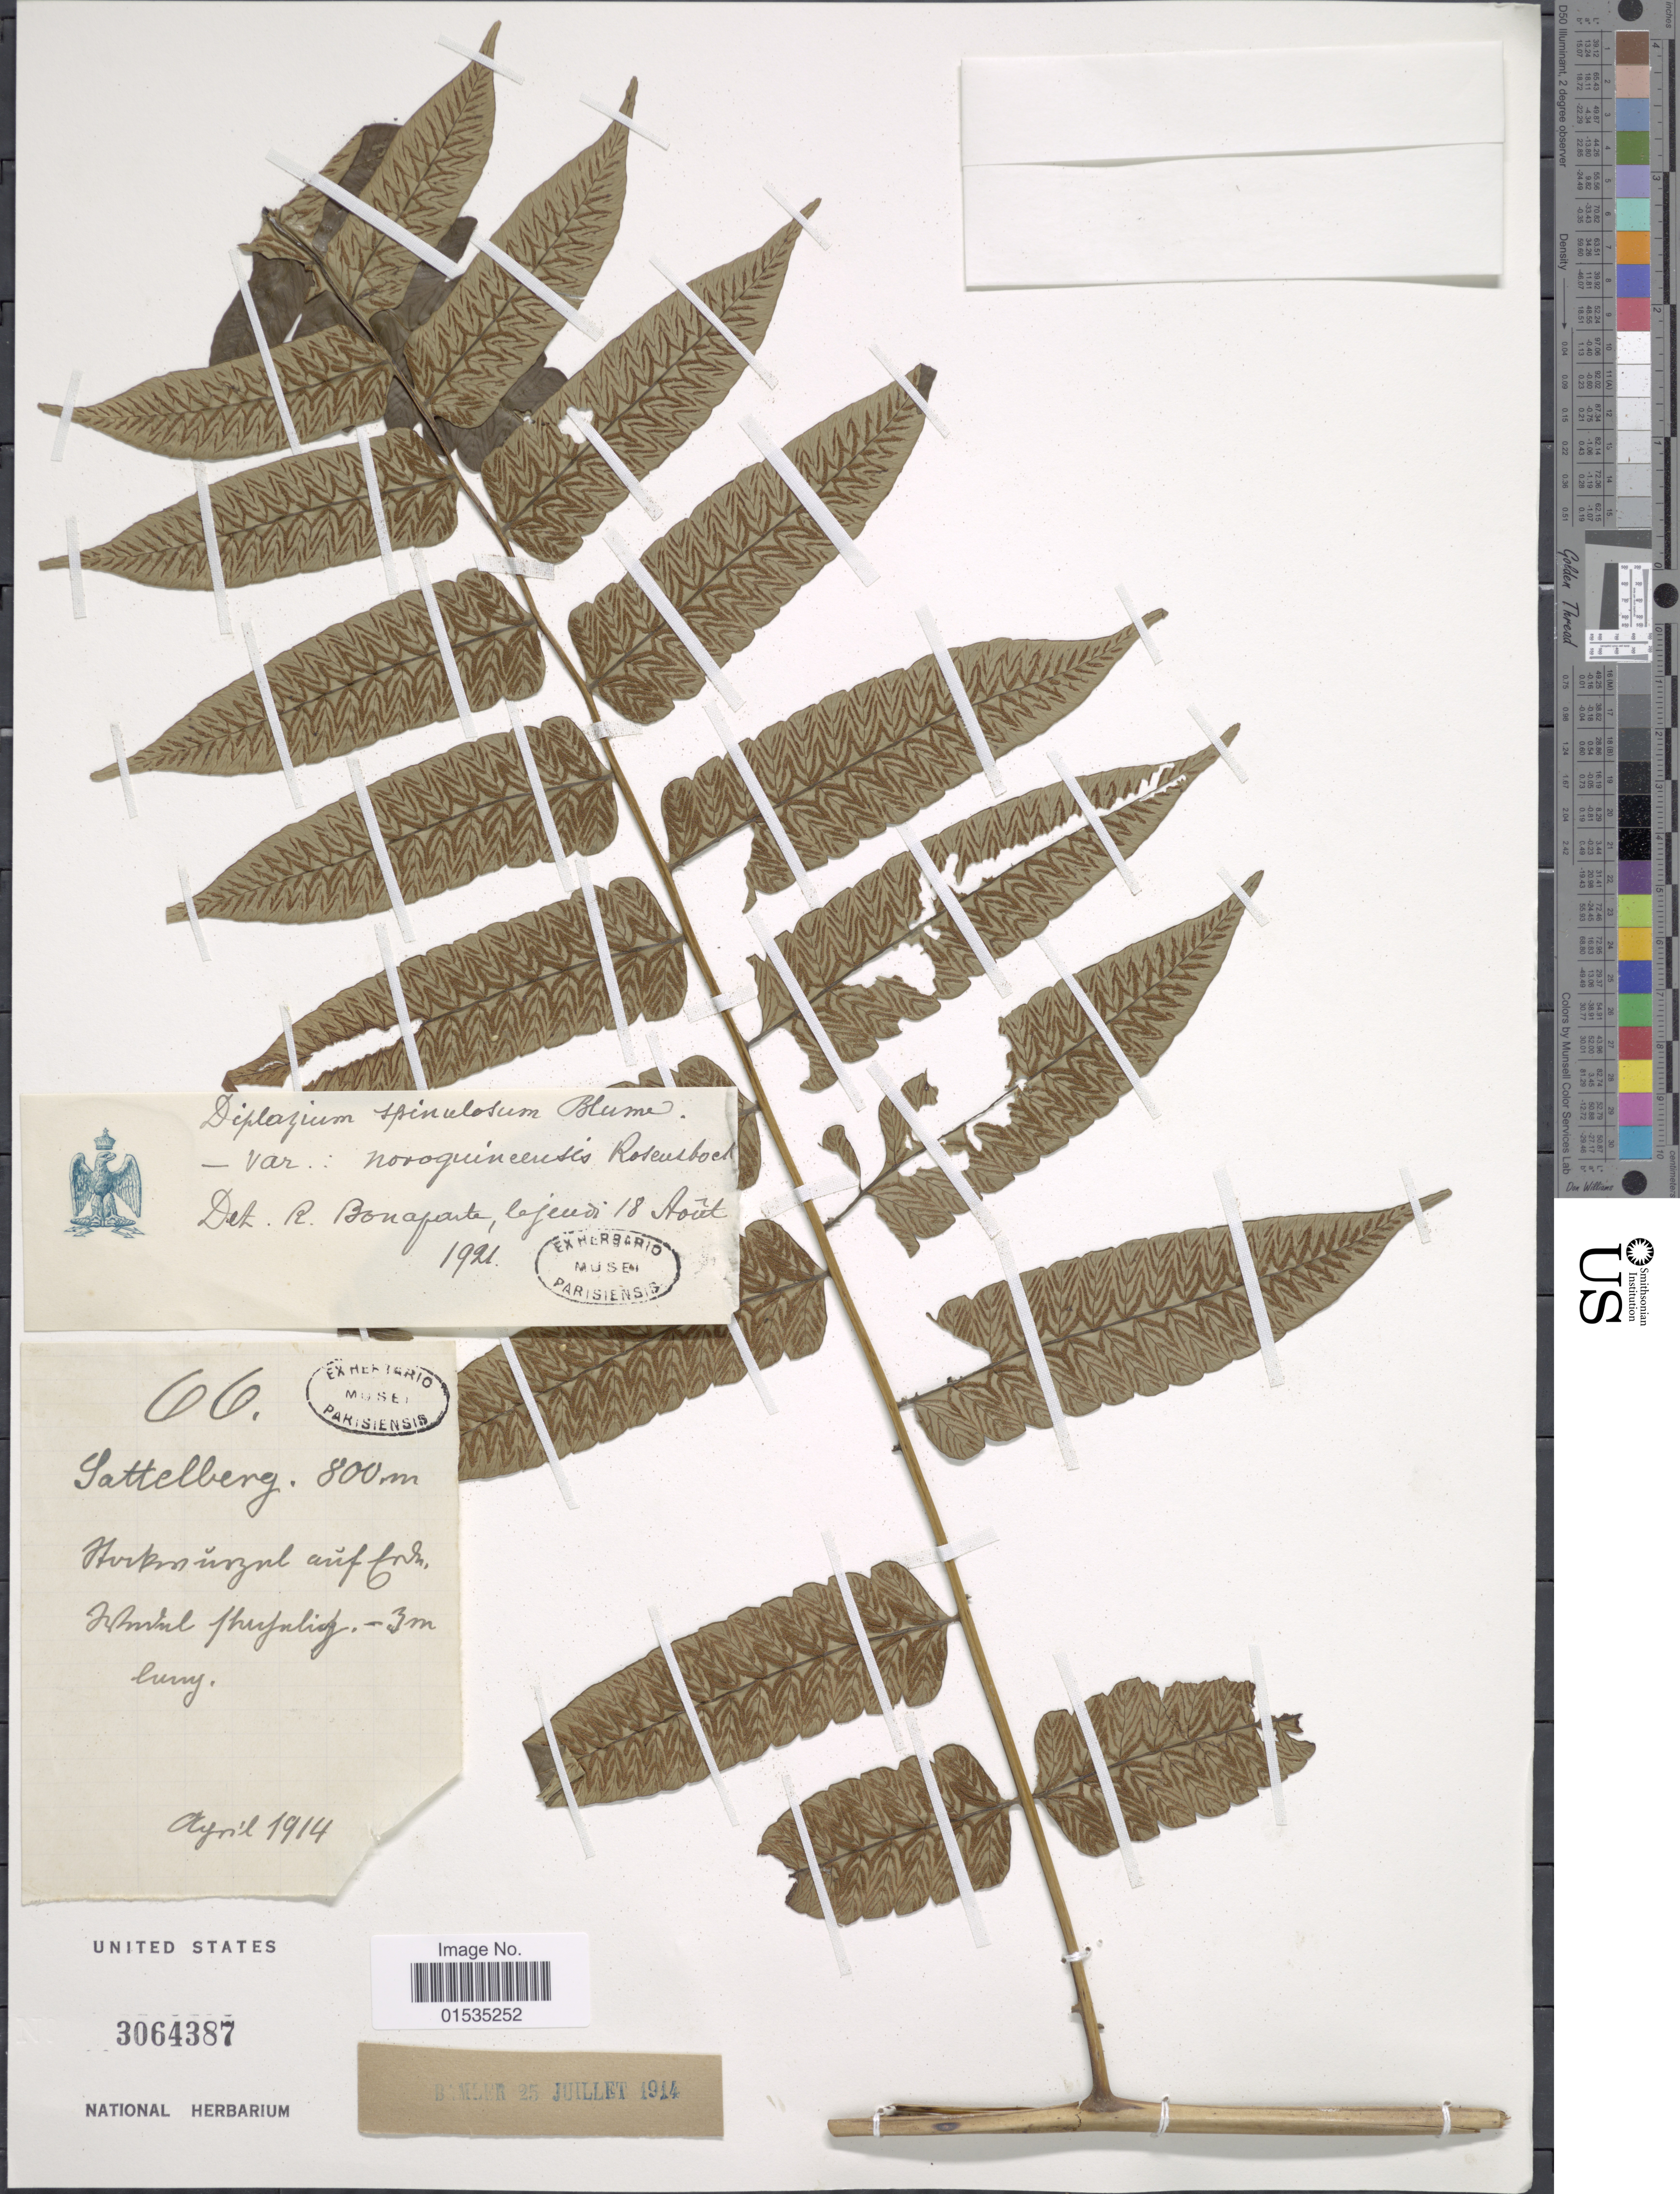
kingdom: Plantae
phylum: Tracheophyta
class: Polypodiopsida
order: Polypodiales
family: Athyriaceae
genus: Diplazium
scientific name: Diplazium spinulosum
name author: Blume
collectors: ex herb. Mus. Paris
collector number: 66*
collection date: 1914-04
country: Papua New Guinea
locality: Sattelberg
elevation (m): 800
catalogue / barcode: US 306487